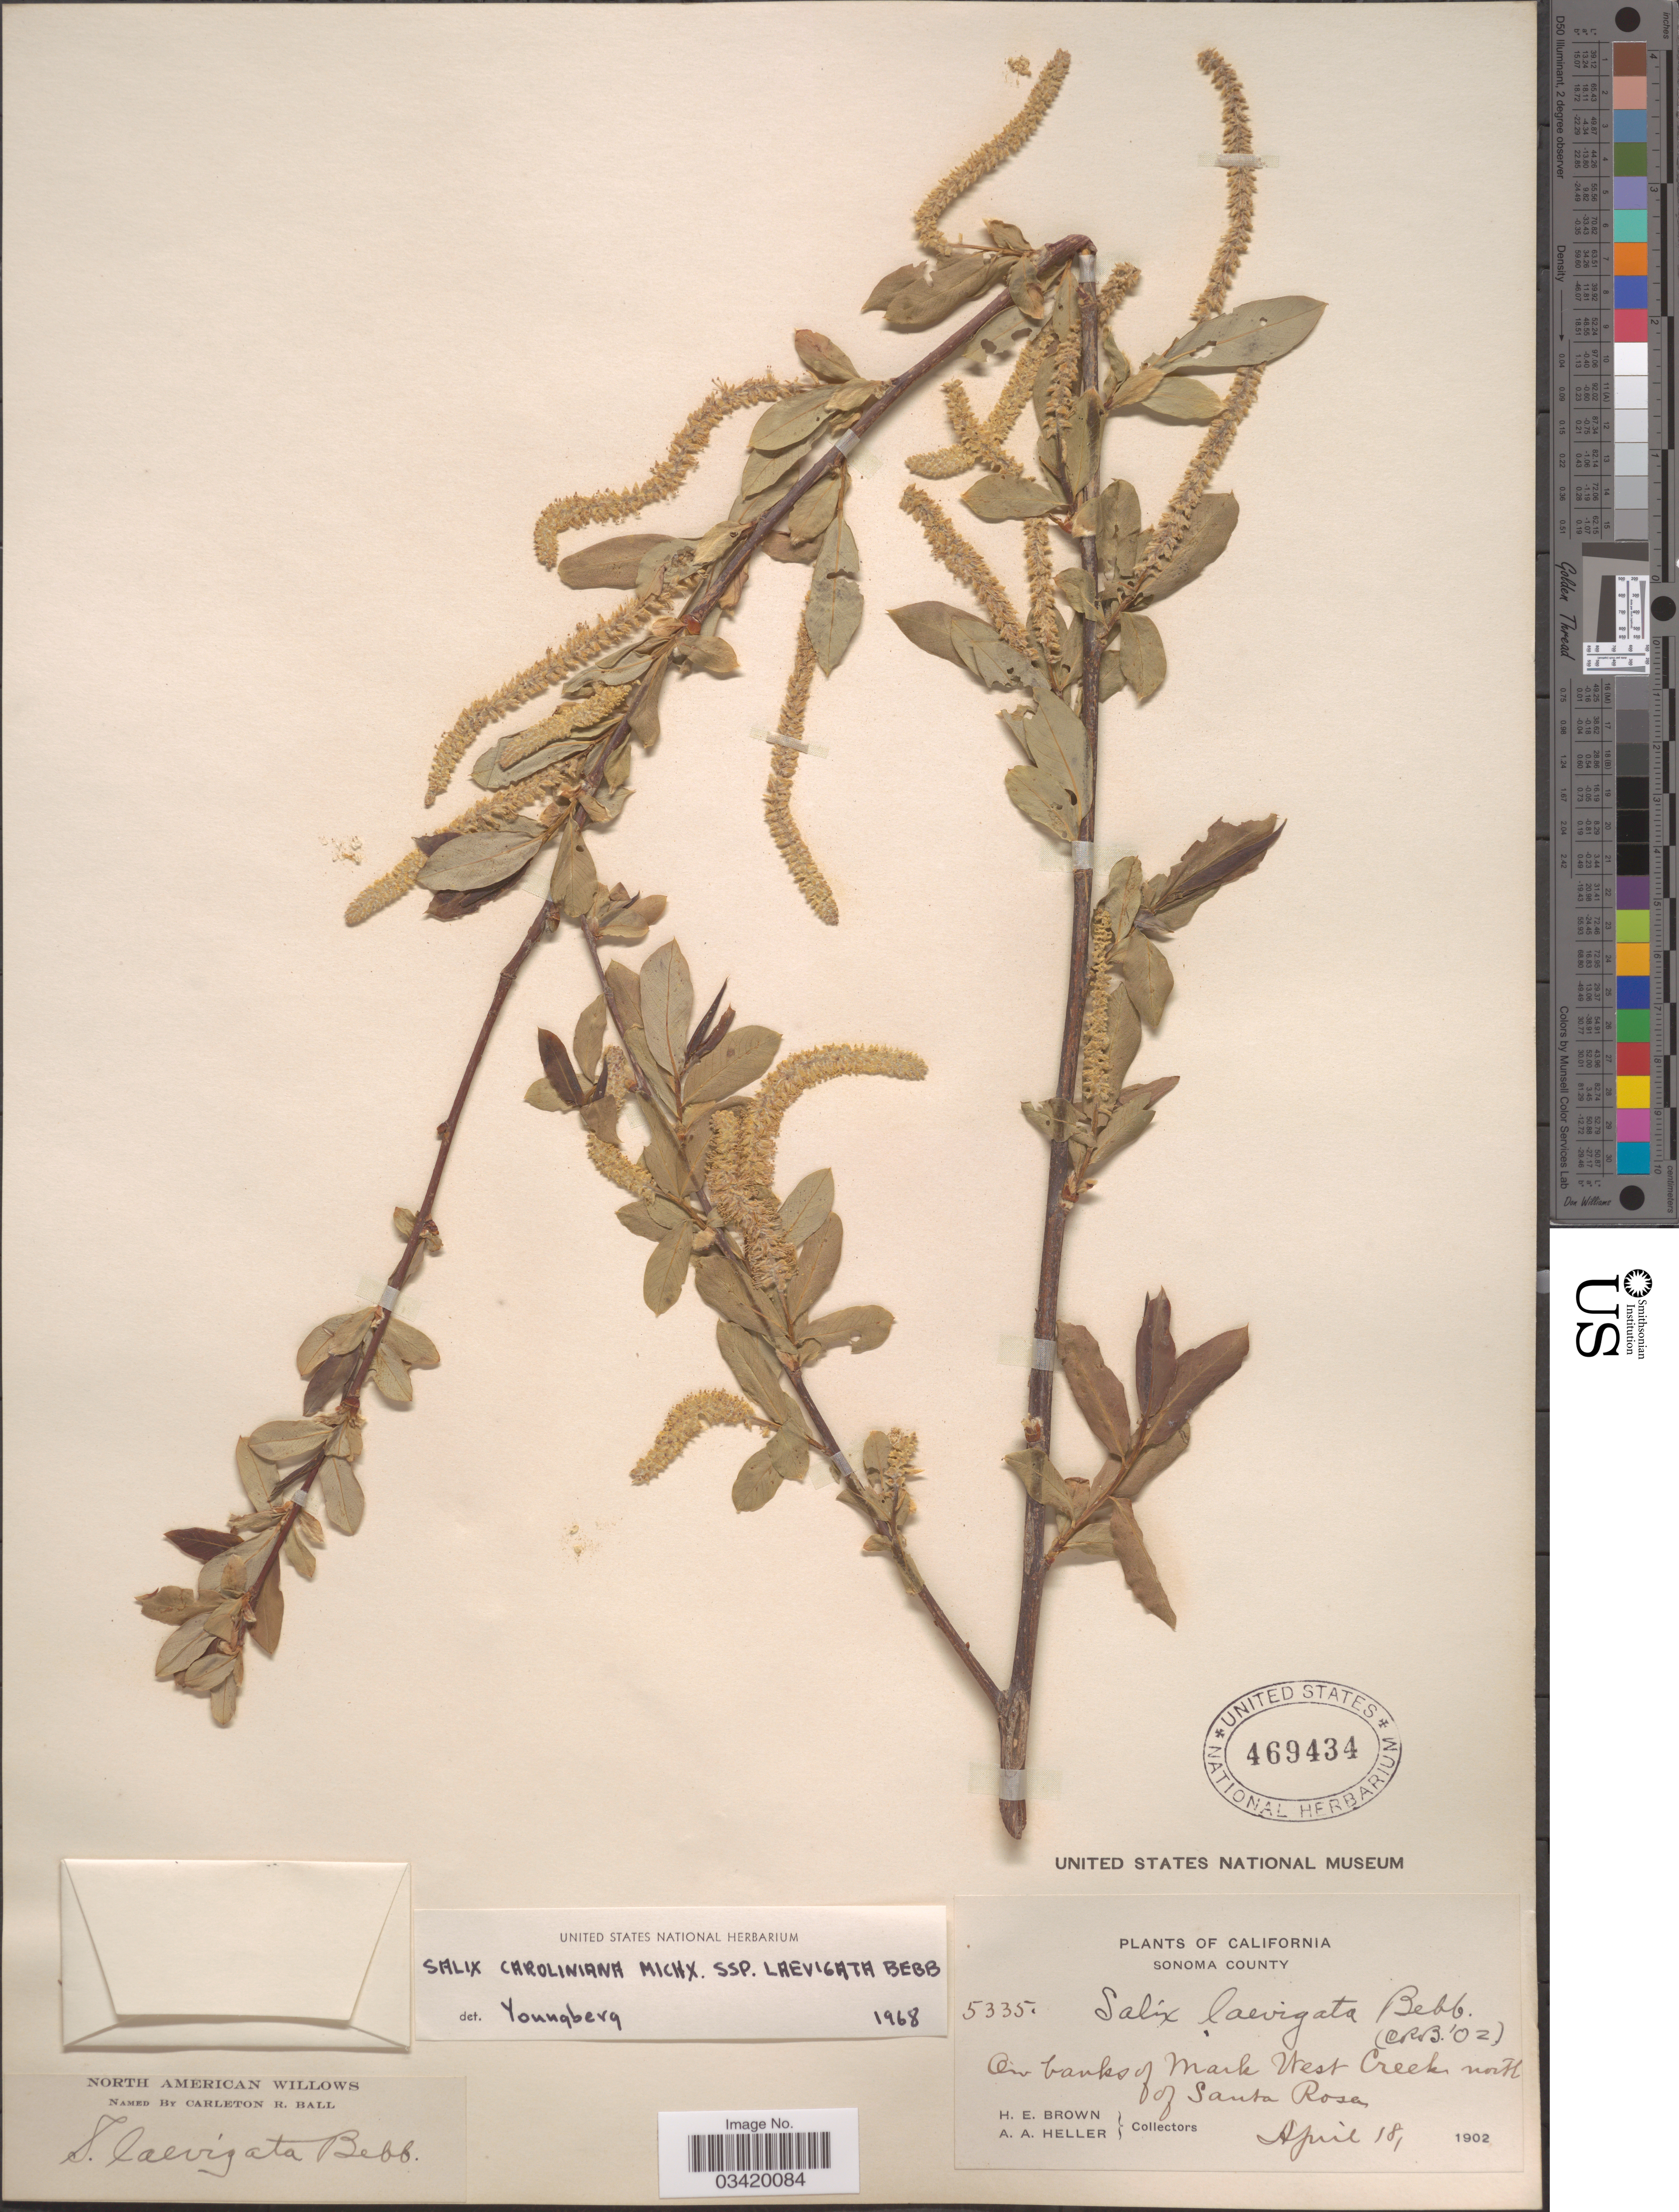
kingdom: Plantae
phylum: Tracheophyta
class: Magnoliopsida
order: Malpighiales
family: Salicaceae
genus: Salix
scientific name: Salix caroliniana subsp. laevigata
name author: Bebb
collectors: H. E. Brown & A. A. Heller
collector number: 5335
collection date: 1902-04-18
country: United States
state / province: California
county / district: Sonoma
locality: Sonoma County. On banks of Mark West Creek, north of Santa Rosa.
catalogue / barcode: US 469434